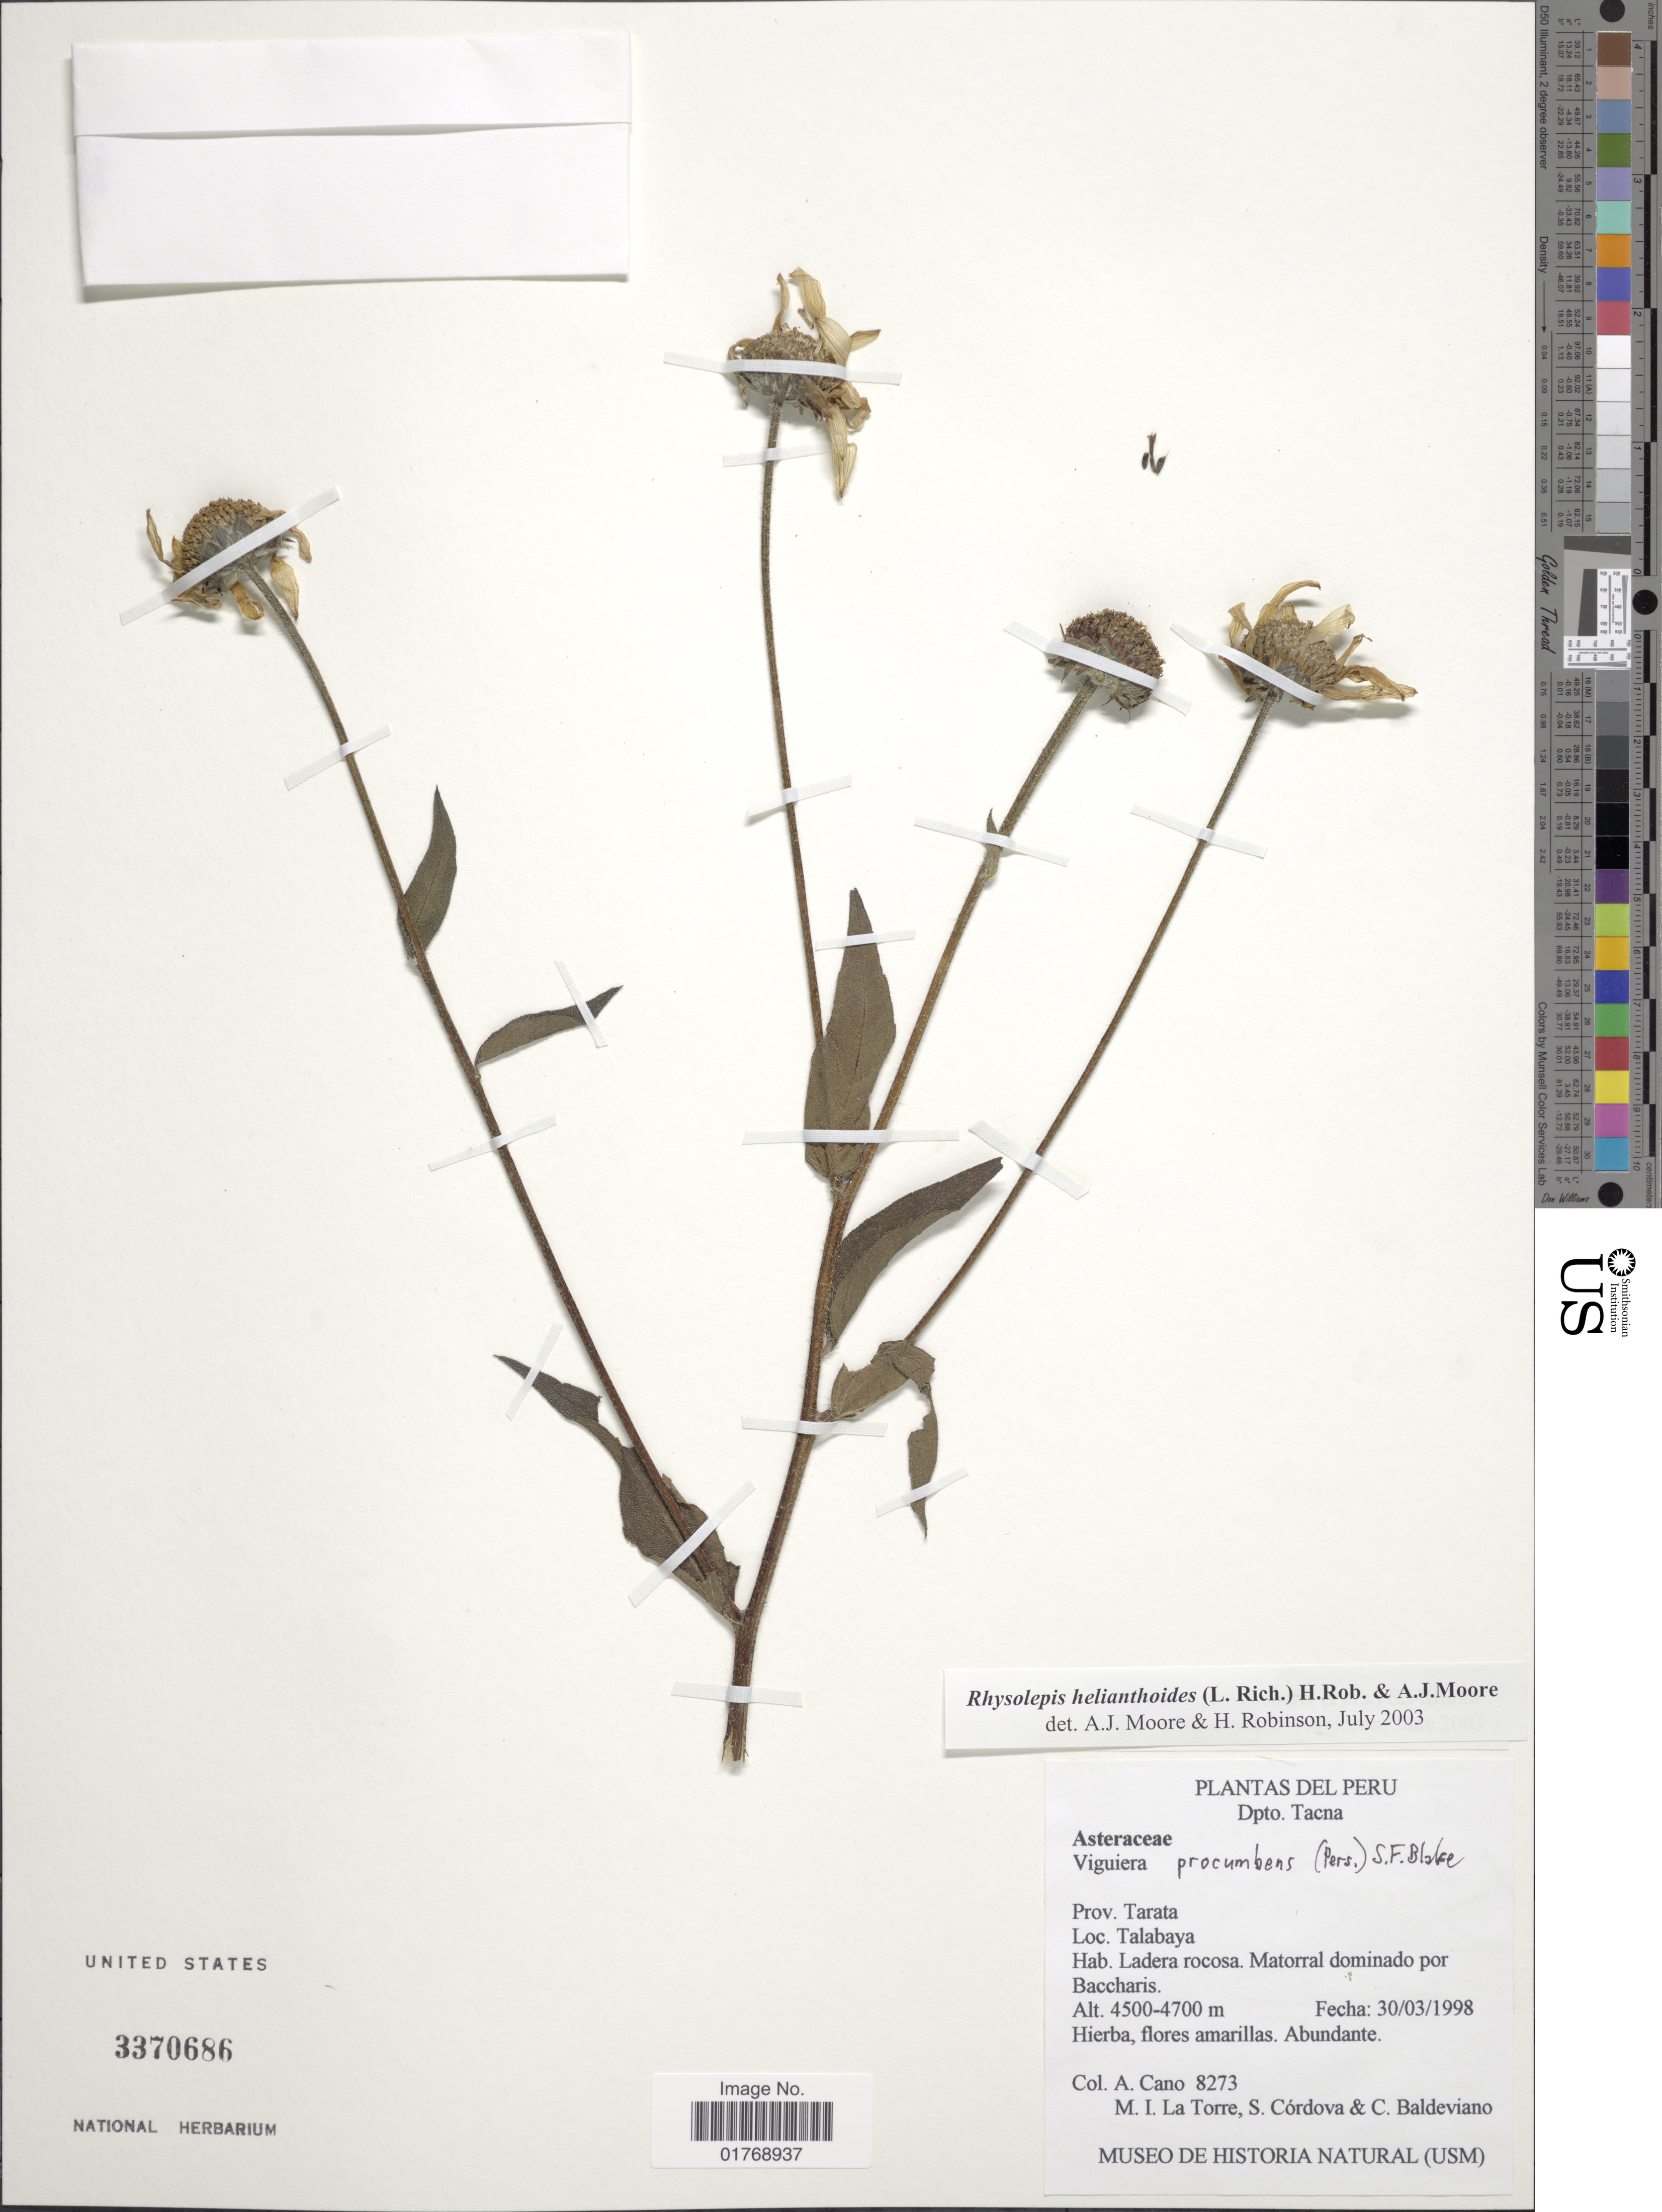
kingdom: Plantae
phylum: Tracheophyta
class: Magnoliopsida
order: Asterales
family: Asteraceae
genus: Viguiera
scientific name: Viguiera procumbens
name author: (Pers.) S.F. Blake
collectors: A. Cano, M. Torre, S. Cordova & C. Baldeviano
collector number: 8273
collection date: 1998-03-30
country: Peru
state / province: Tacna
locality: Dpto. Tacna. Prov. Tarata. Talabaya.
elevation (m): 4500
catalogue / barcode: US 3370686